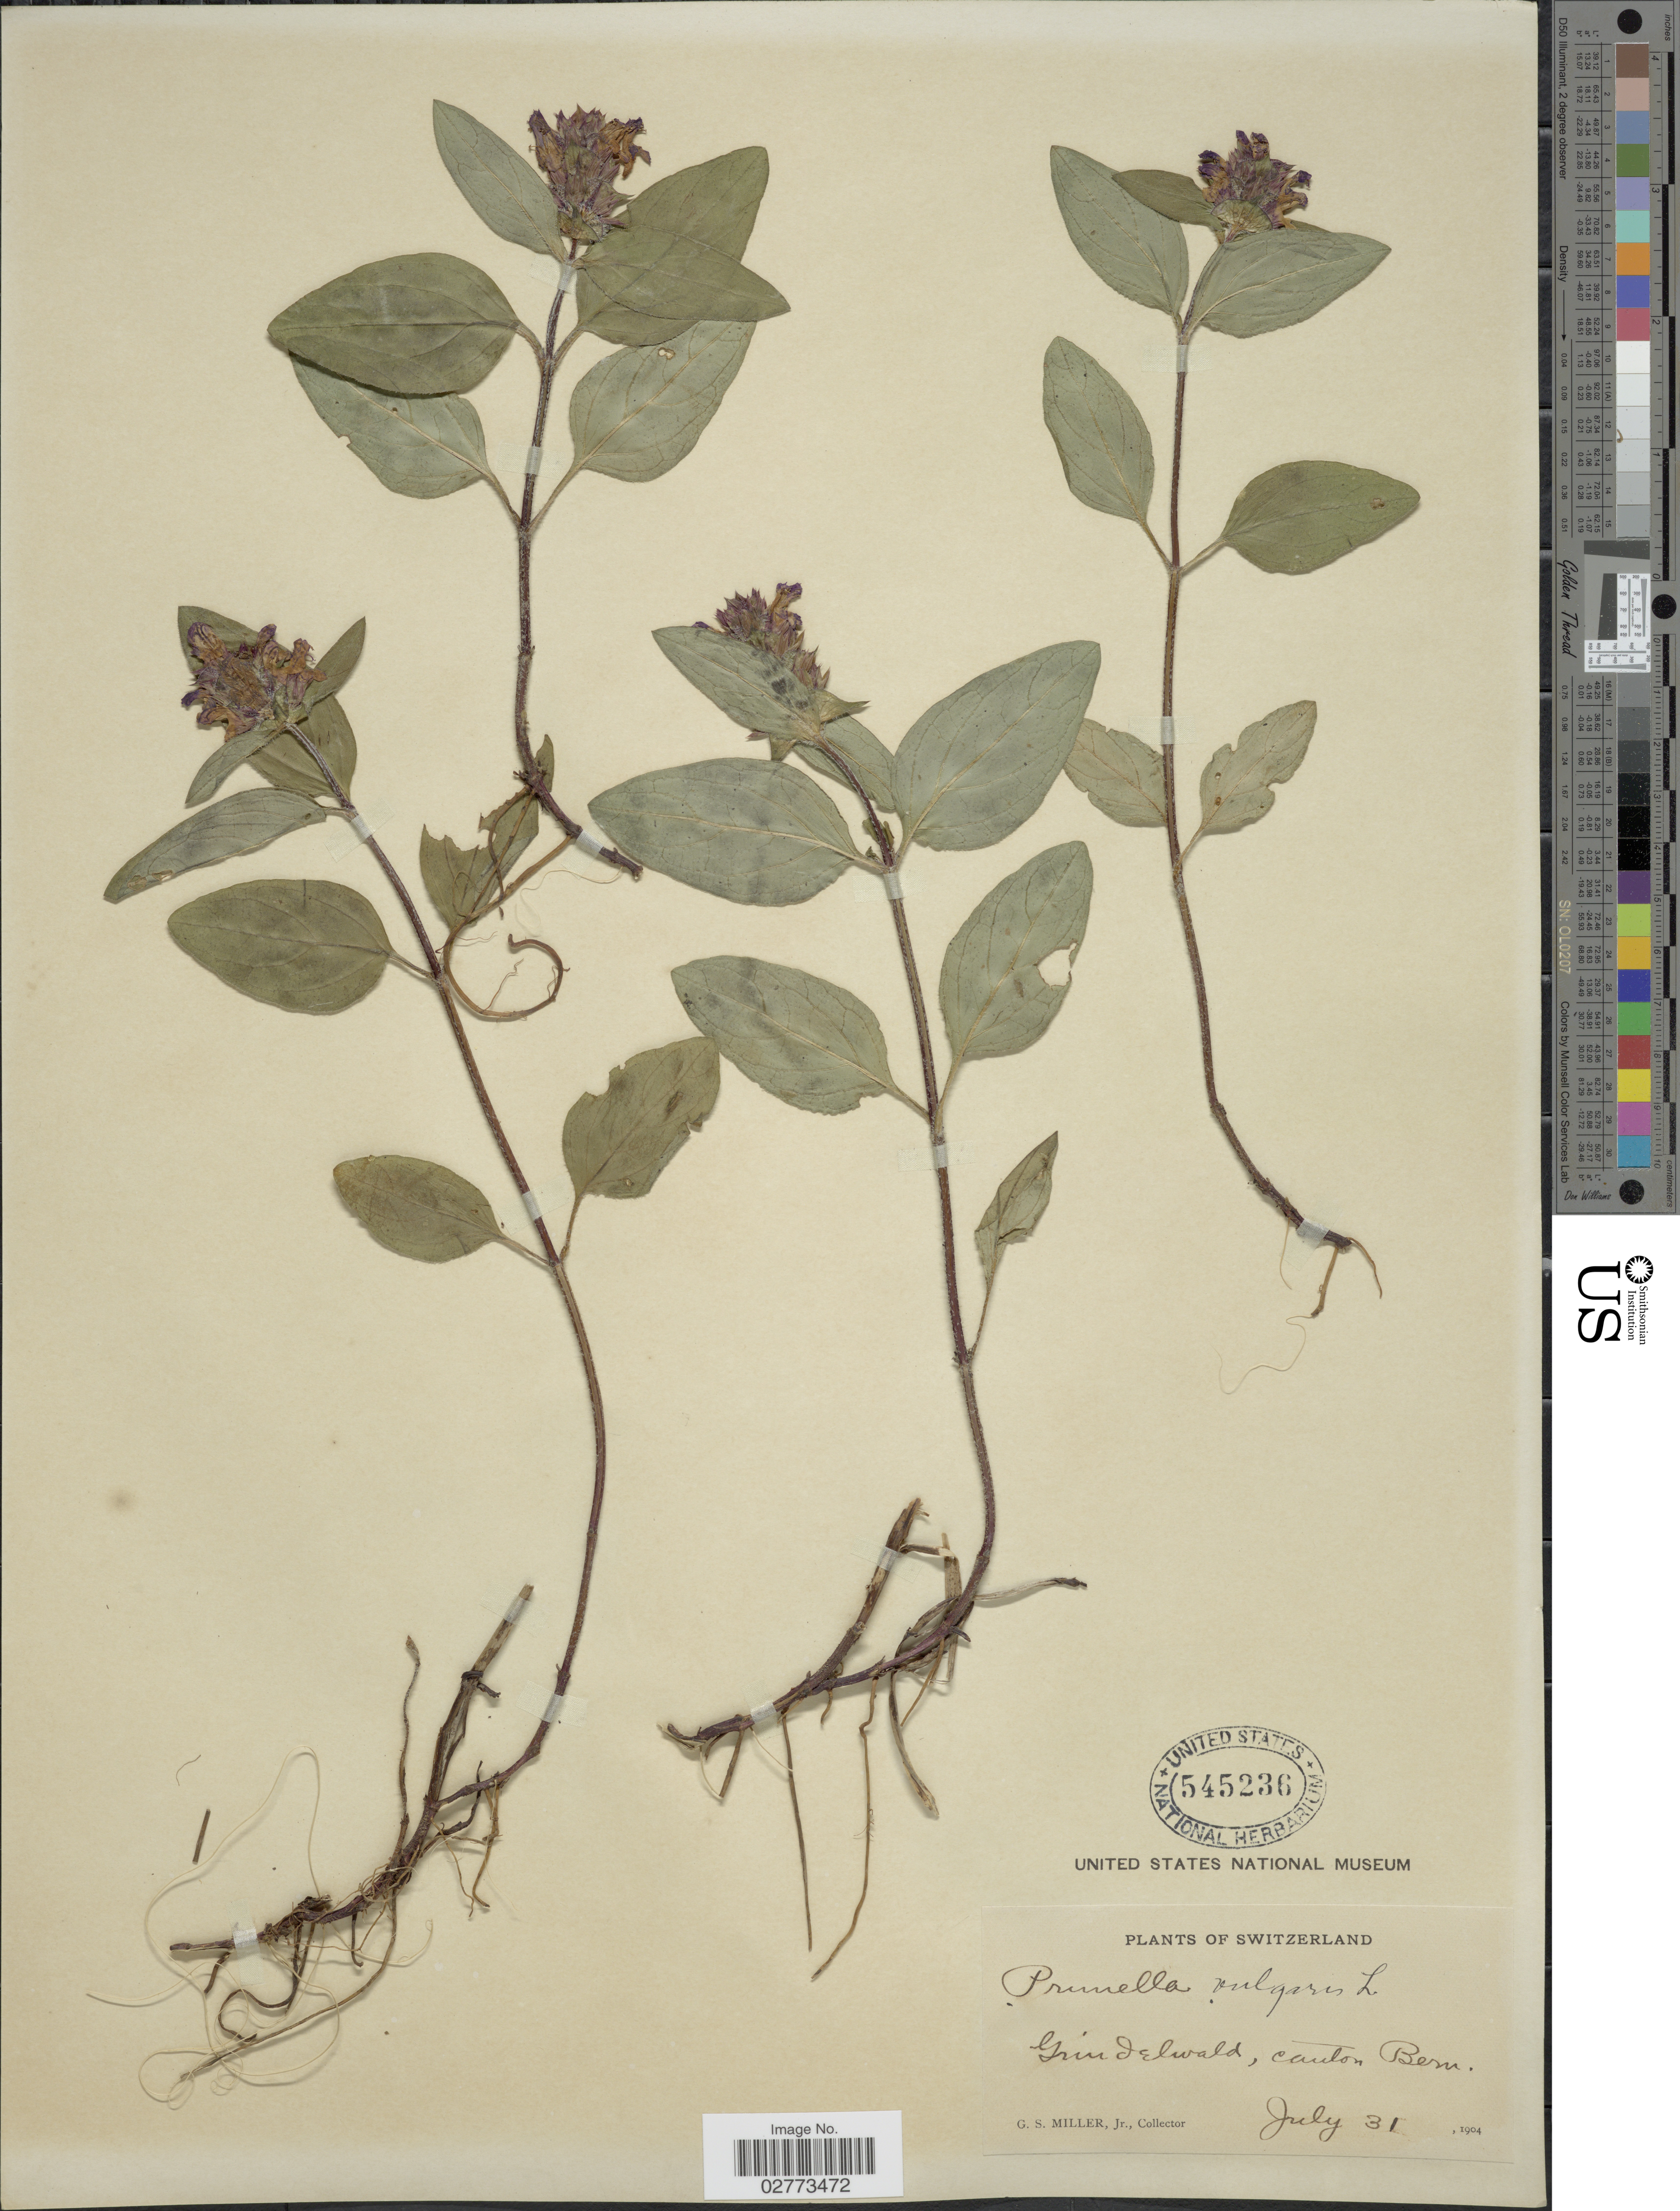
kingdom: Plantae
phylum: Tracheophyta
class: Magnoliopsida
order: Lamiales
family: Lamiaceae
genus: Prunella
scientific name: Prunella vulgaris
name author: L.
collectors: G. S. Miller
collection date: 1904-07-31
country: Switzerland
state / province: Bern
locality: Grindelwald, canton Bern.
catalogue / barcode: US 545236